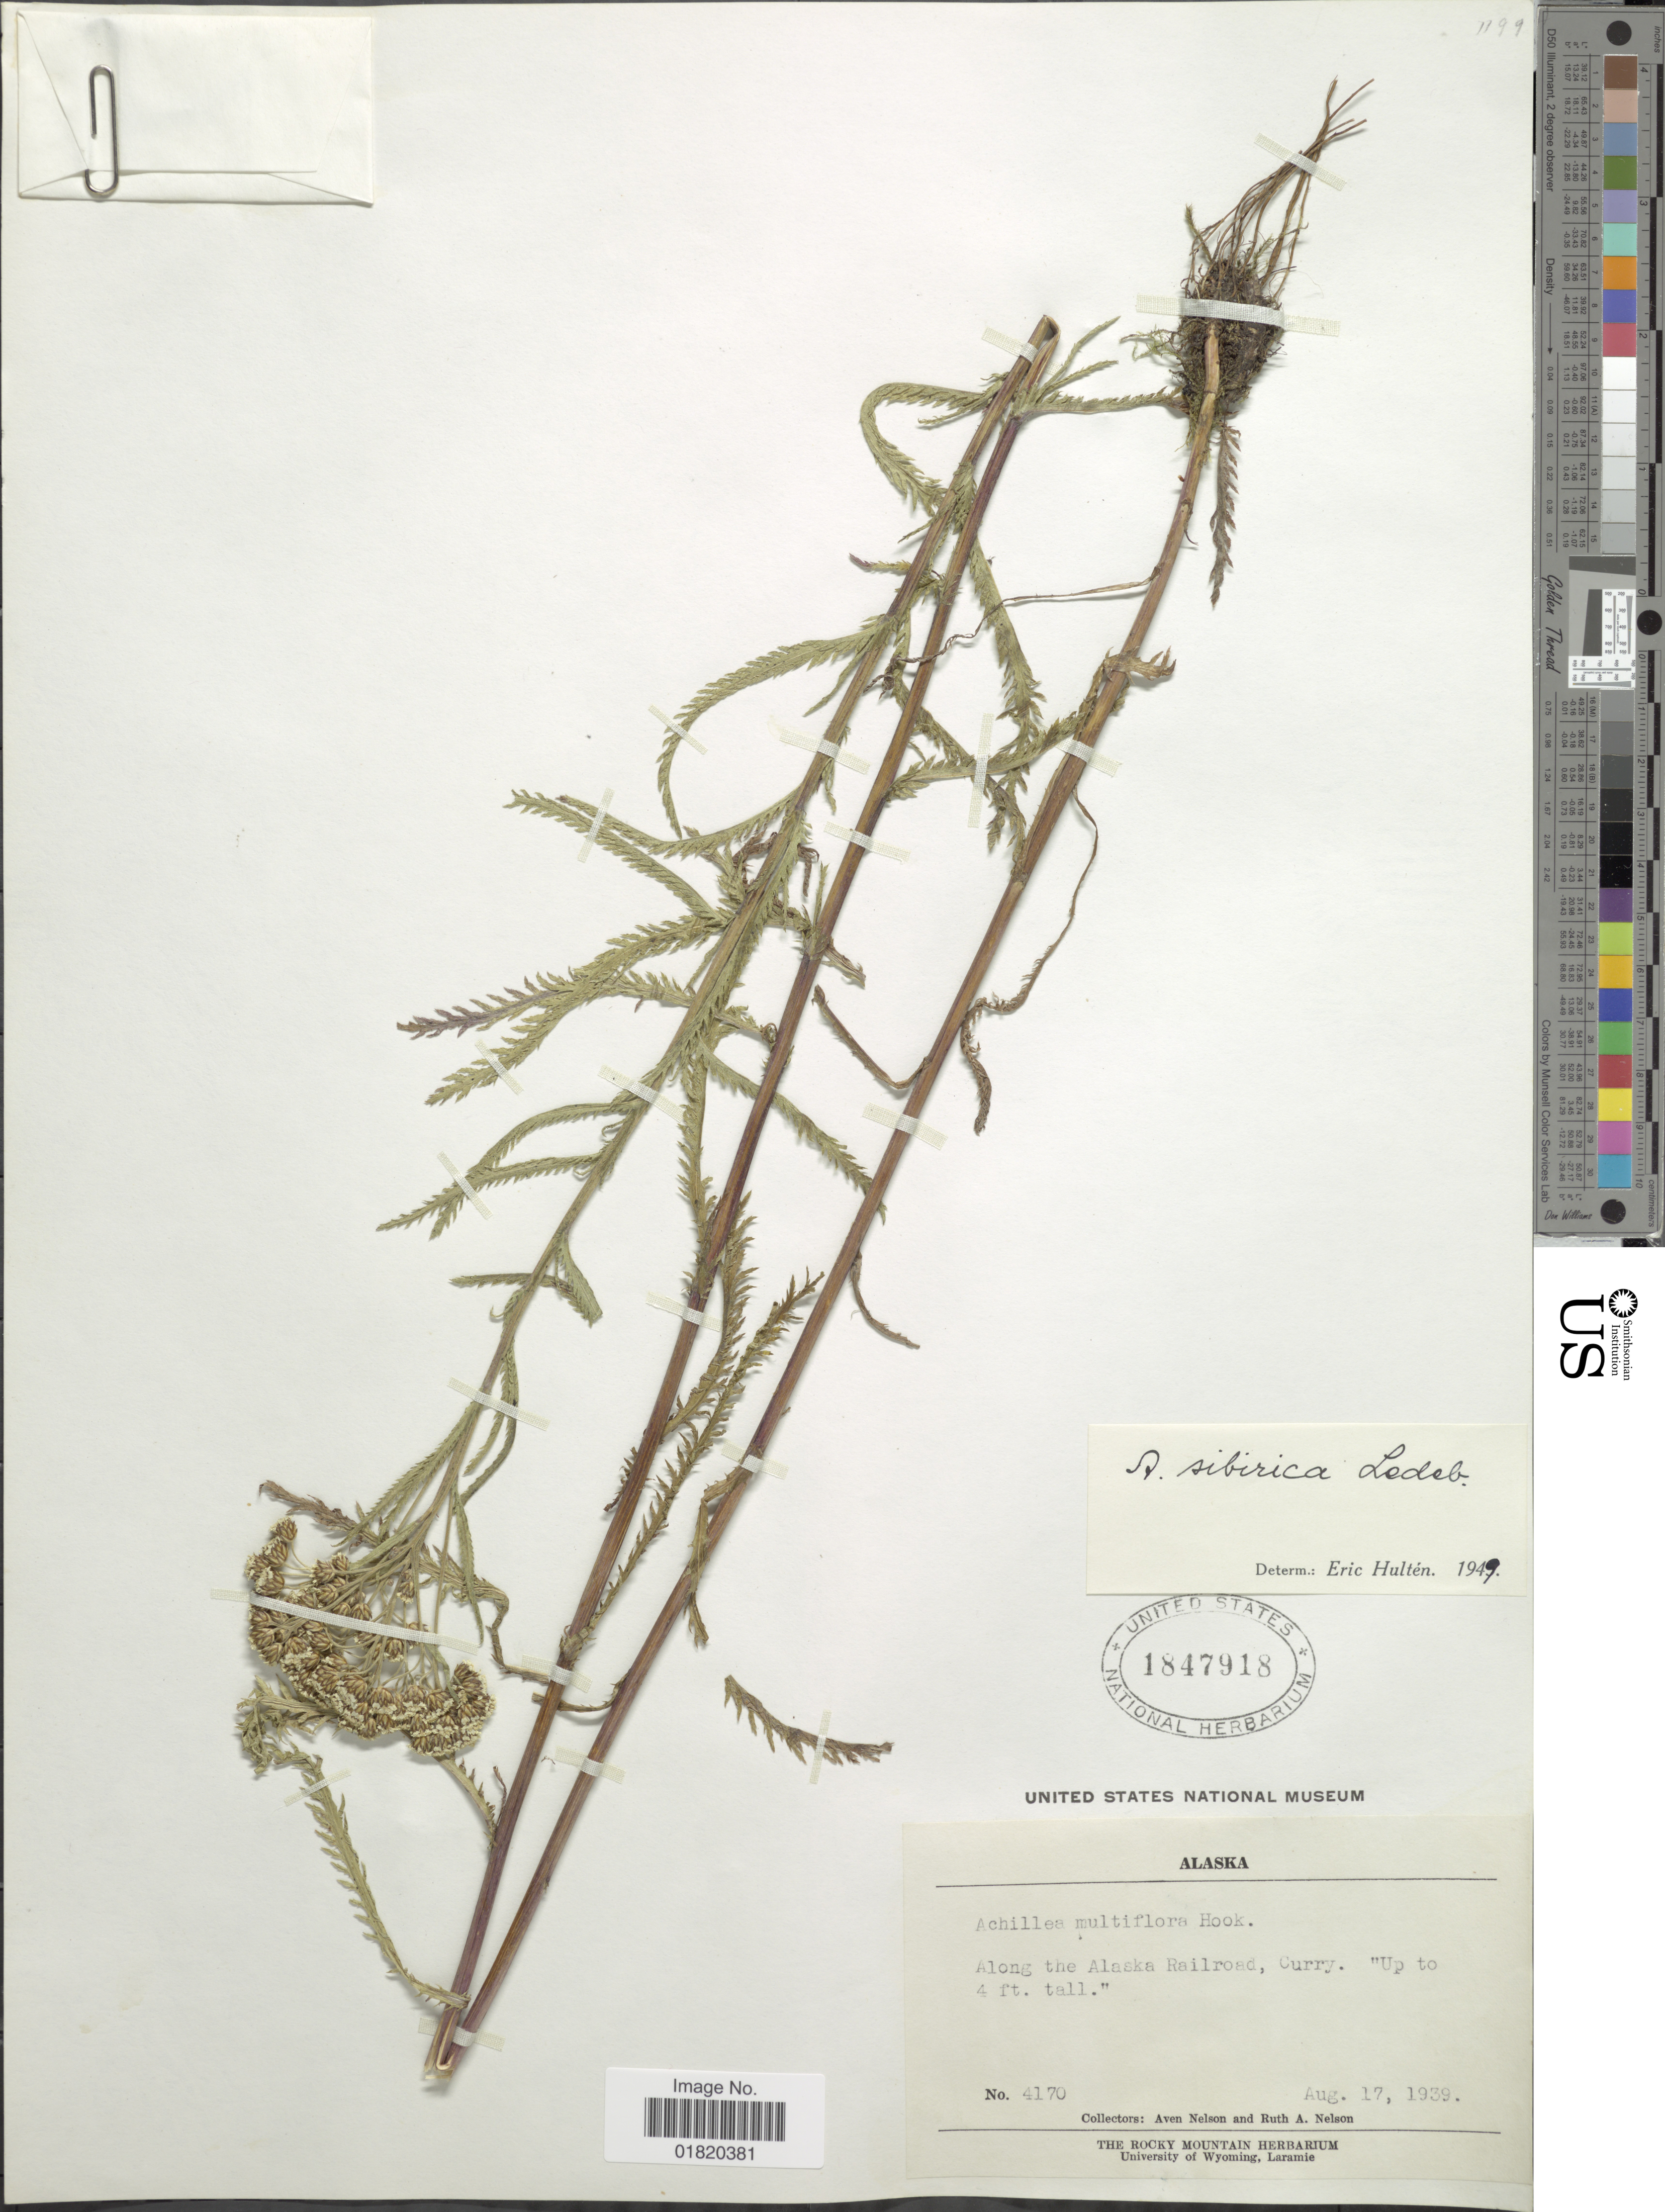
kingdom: Plantae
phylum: Tracheophyta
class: Magnoliopsida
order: Asterales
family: Asteraceae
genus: Achillea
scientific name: Achillea sibirica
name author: Ledeb.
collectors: A. Nelson & R. A. Nelson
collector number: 4170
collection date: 1939-08-17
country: United States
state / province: Alaska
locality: Along the Alaska Railroad, Curry.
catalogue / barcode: US 1847918